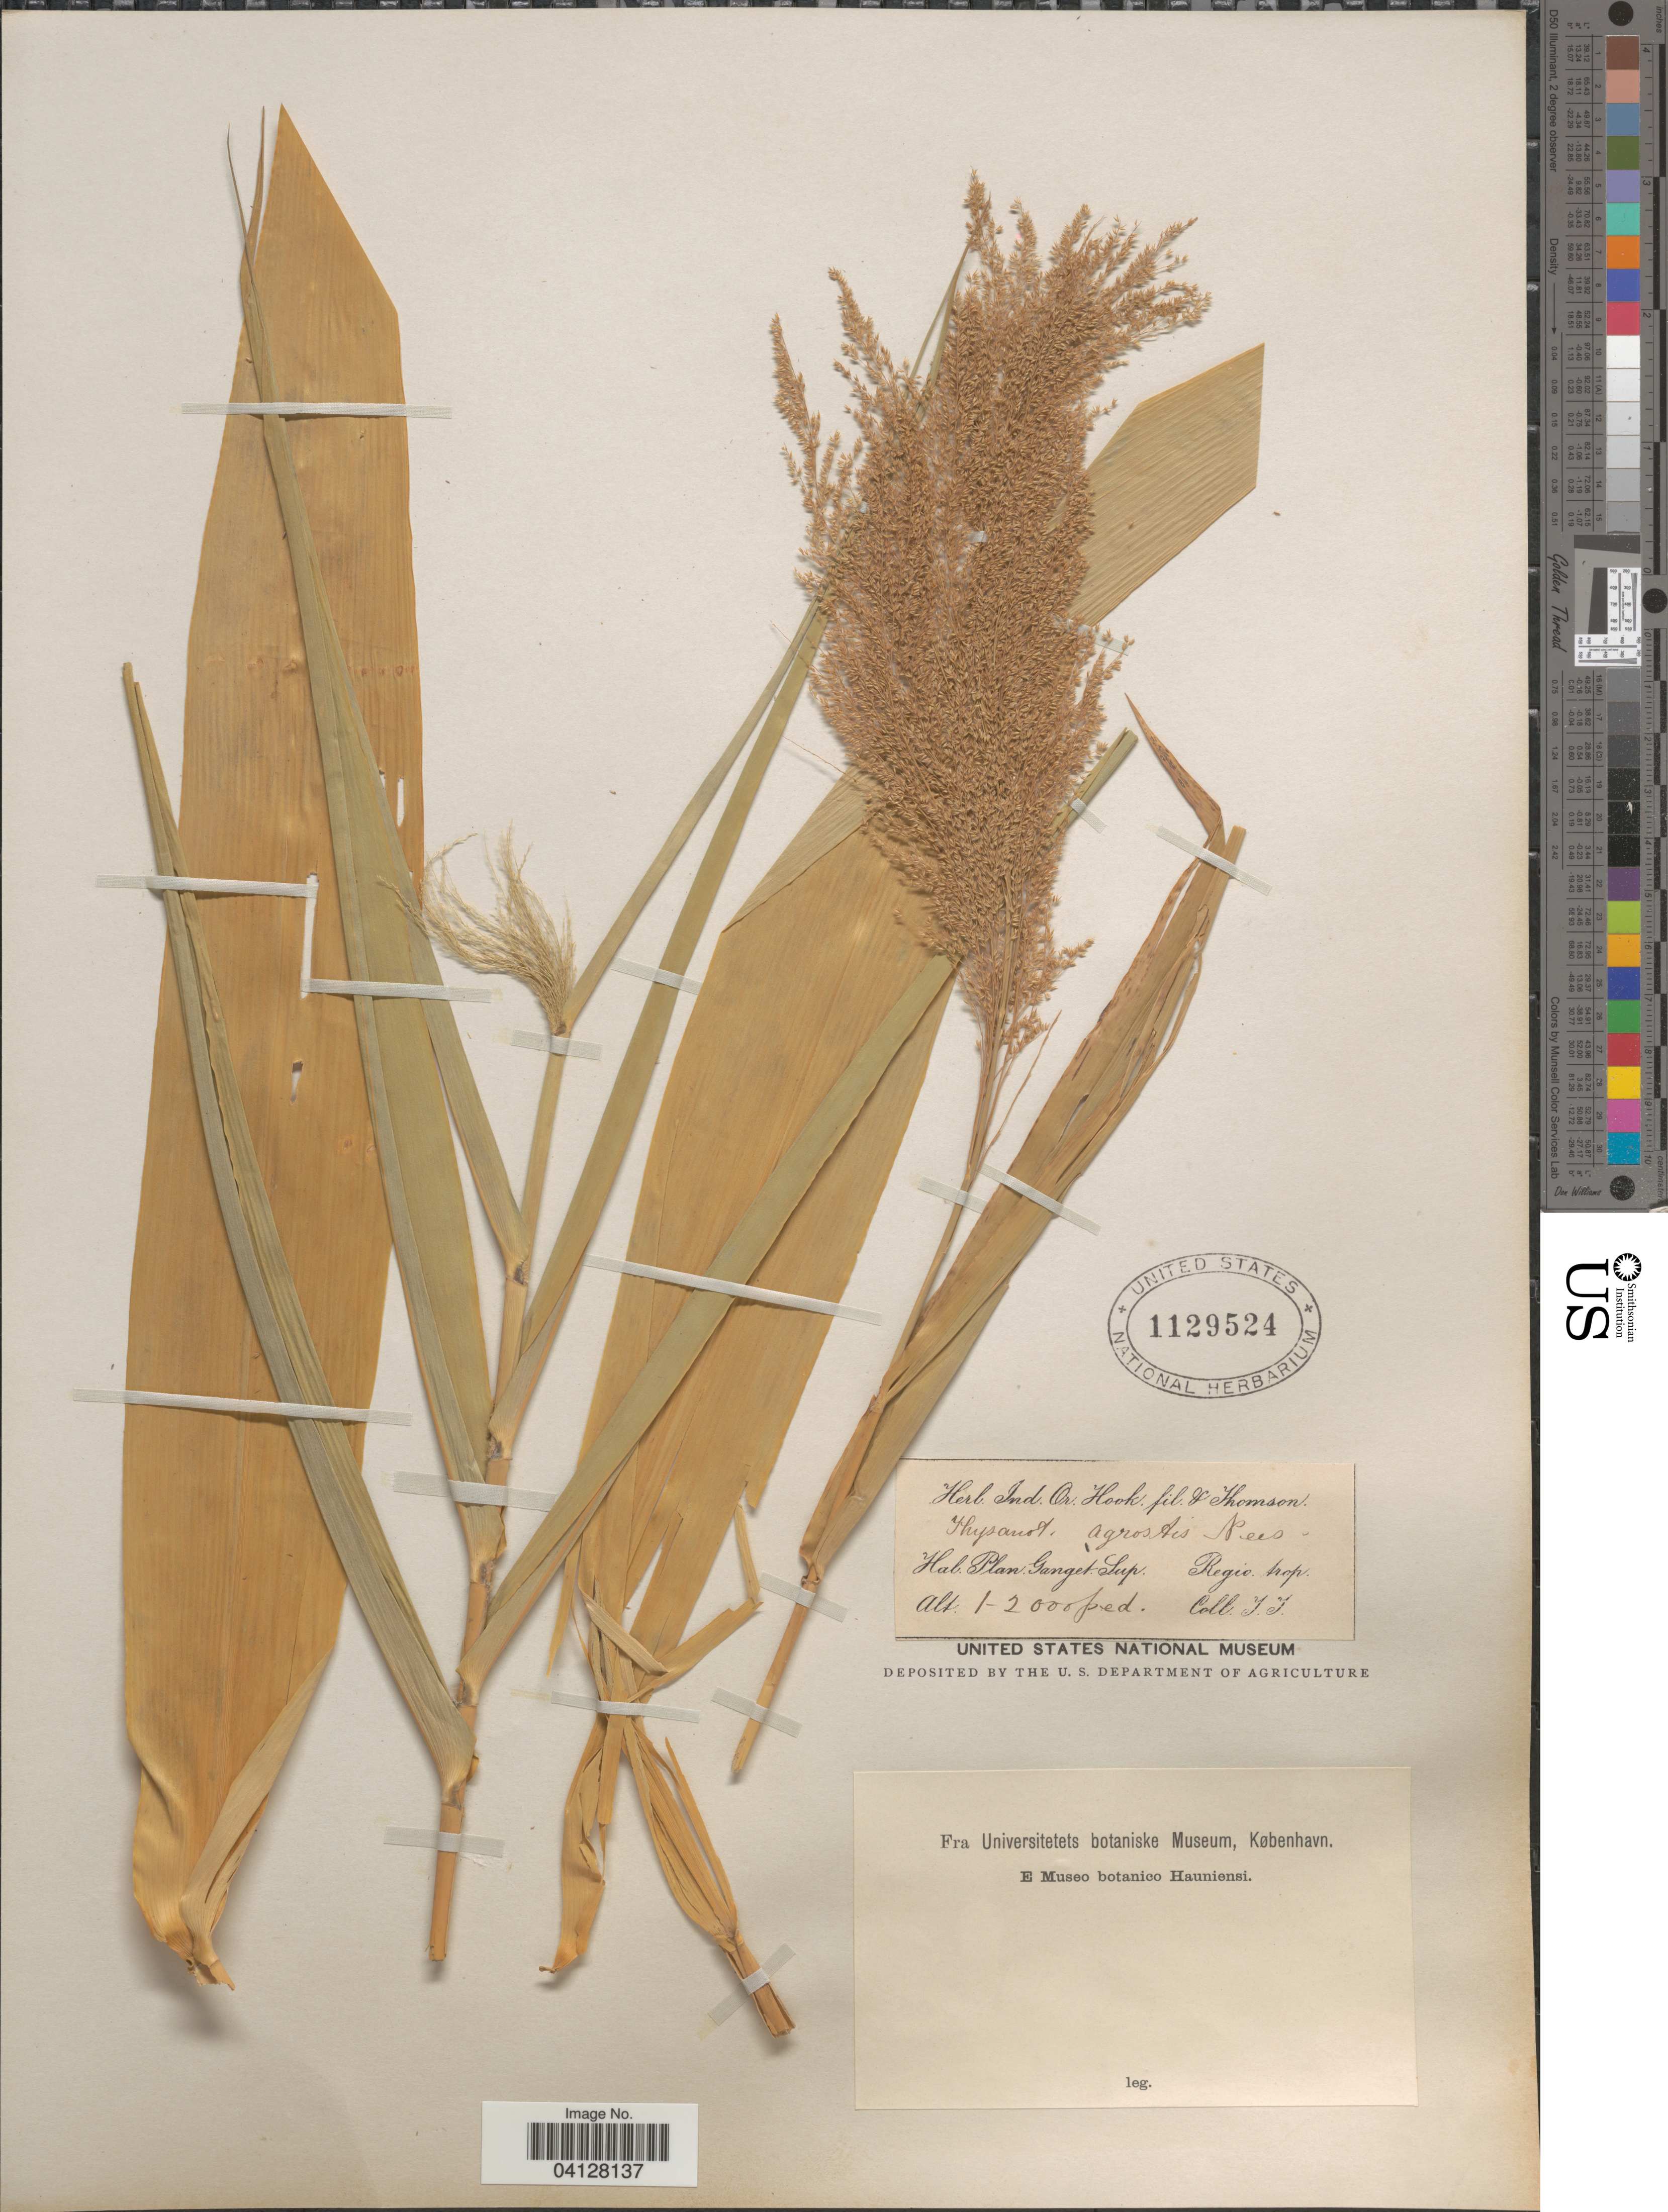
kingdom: Plantae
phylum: Tracheophyta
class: Liliopsida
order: Poales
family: Poaceae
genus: Thysanolaena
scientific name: Thysanolaena agrostis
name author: Nees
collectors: T. Thomson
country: India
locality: Plan. Ganget. Sup. Regio. trop.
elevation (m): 305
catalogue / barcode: US 1129524